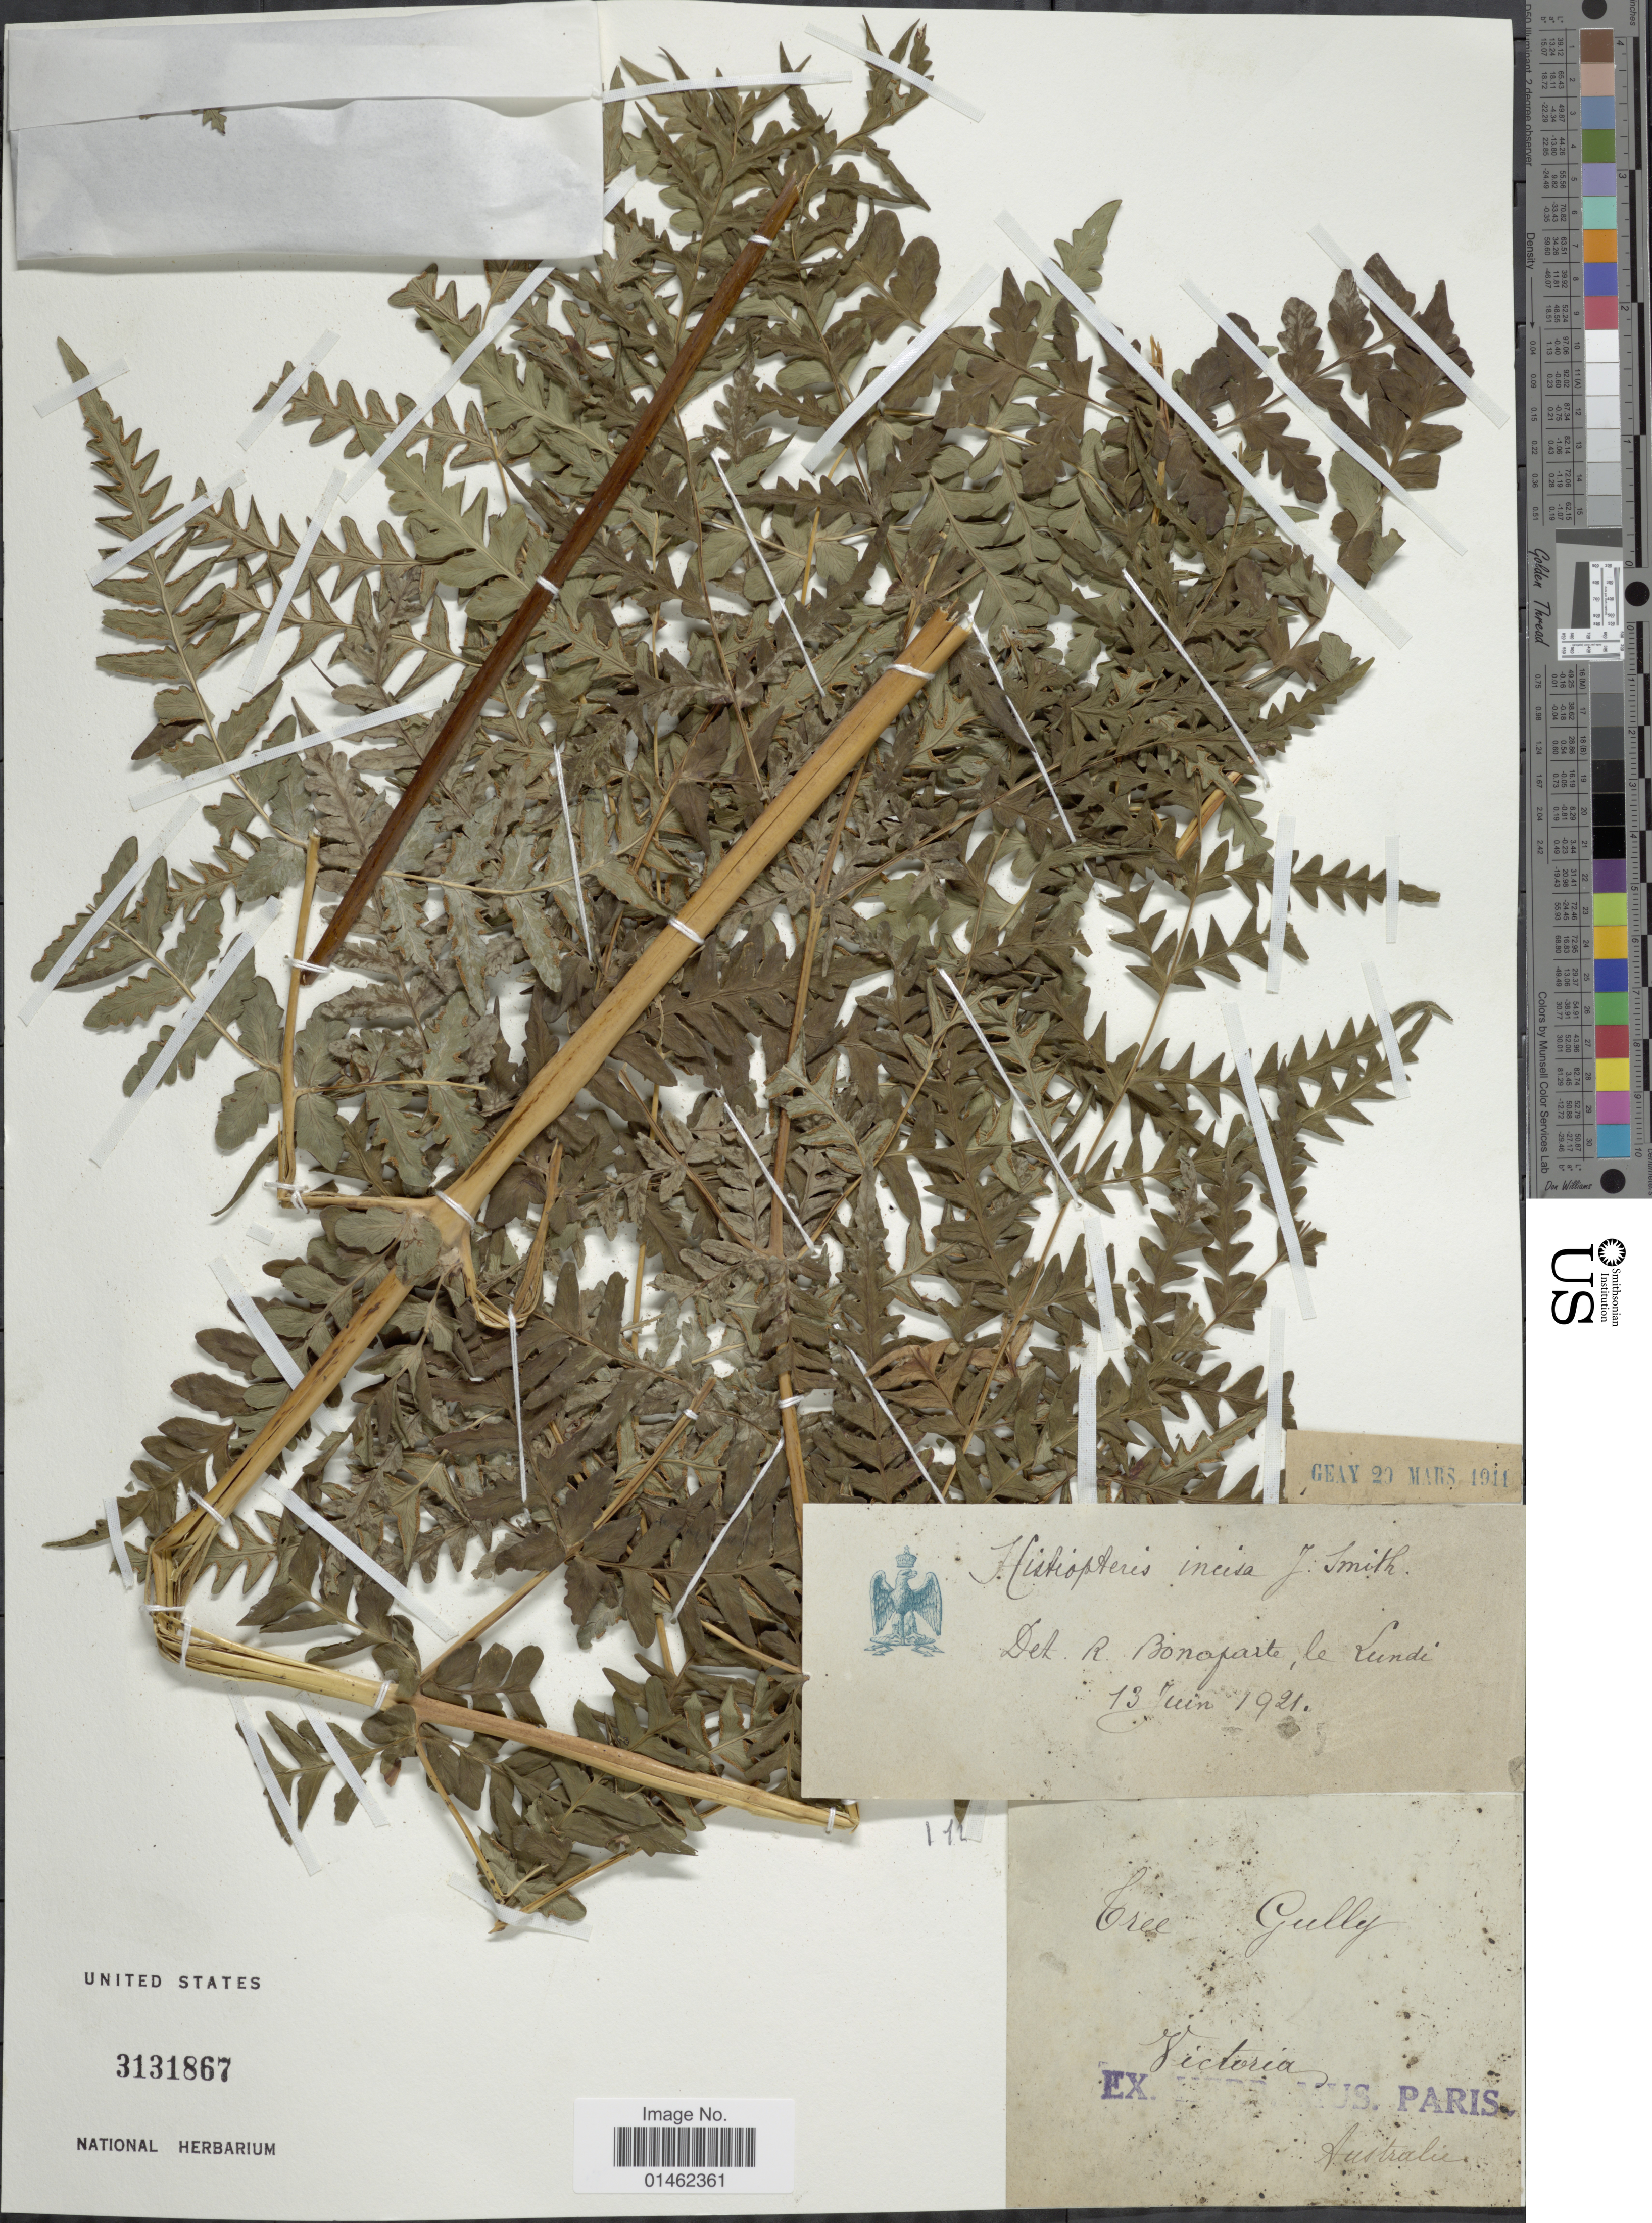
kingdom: Plantae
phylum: Tracheophyta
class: Polypodiopsida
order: Polypodiales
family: Dennstaedtiaceae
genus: Histiopteris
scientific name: Histiopteris incisa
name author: (Thunb.) J. Sm.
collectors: ex herb. Mus. Paris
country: Australia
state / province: Victoria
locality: Victoria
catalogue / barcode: US 3131867